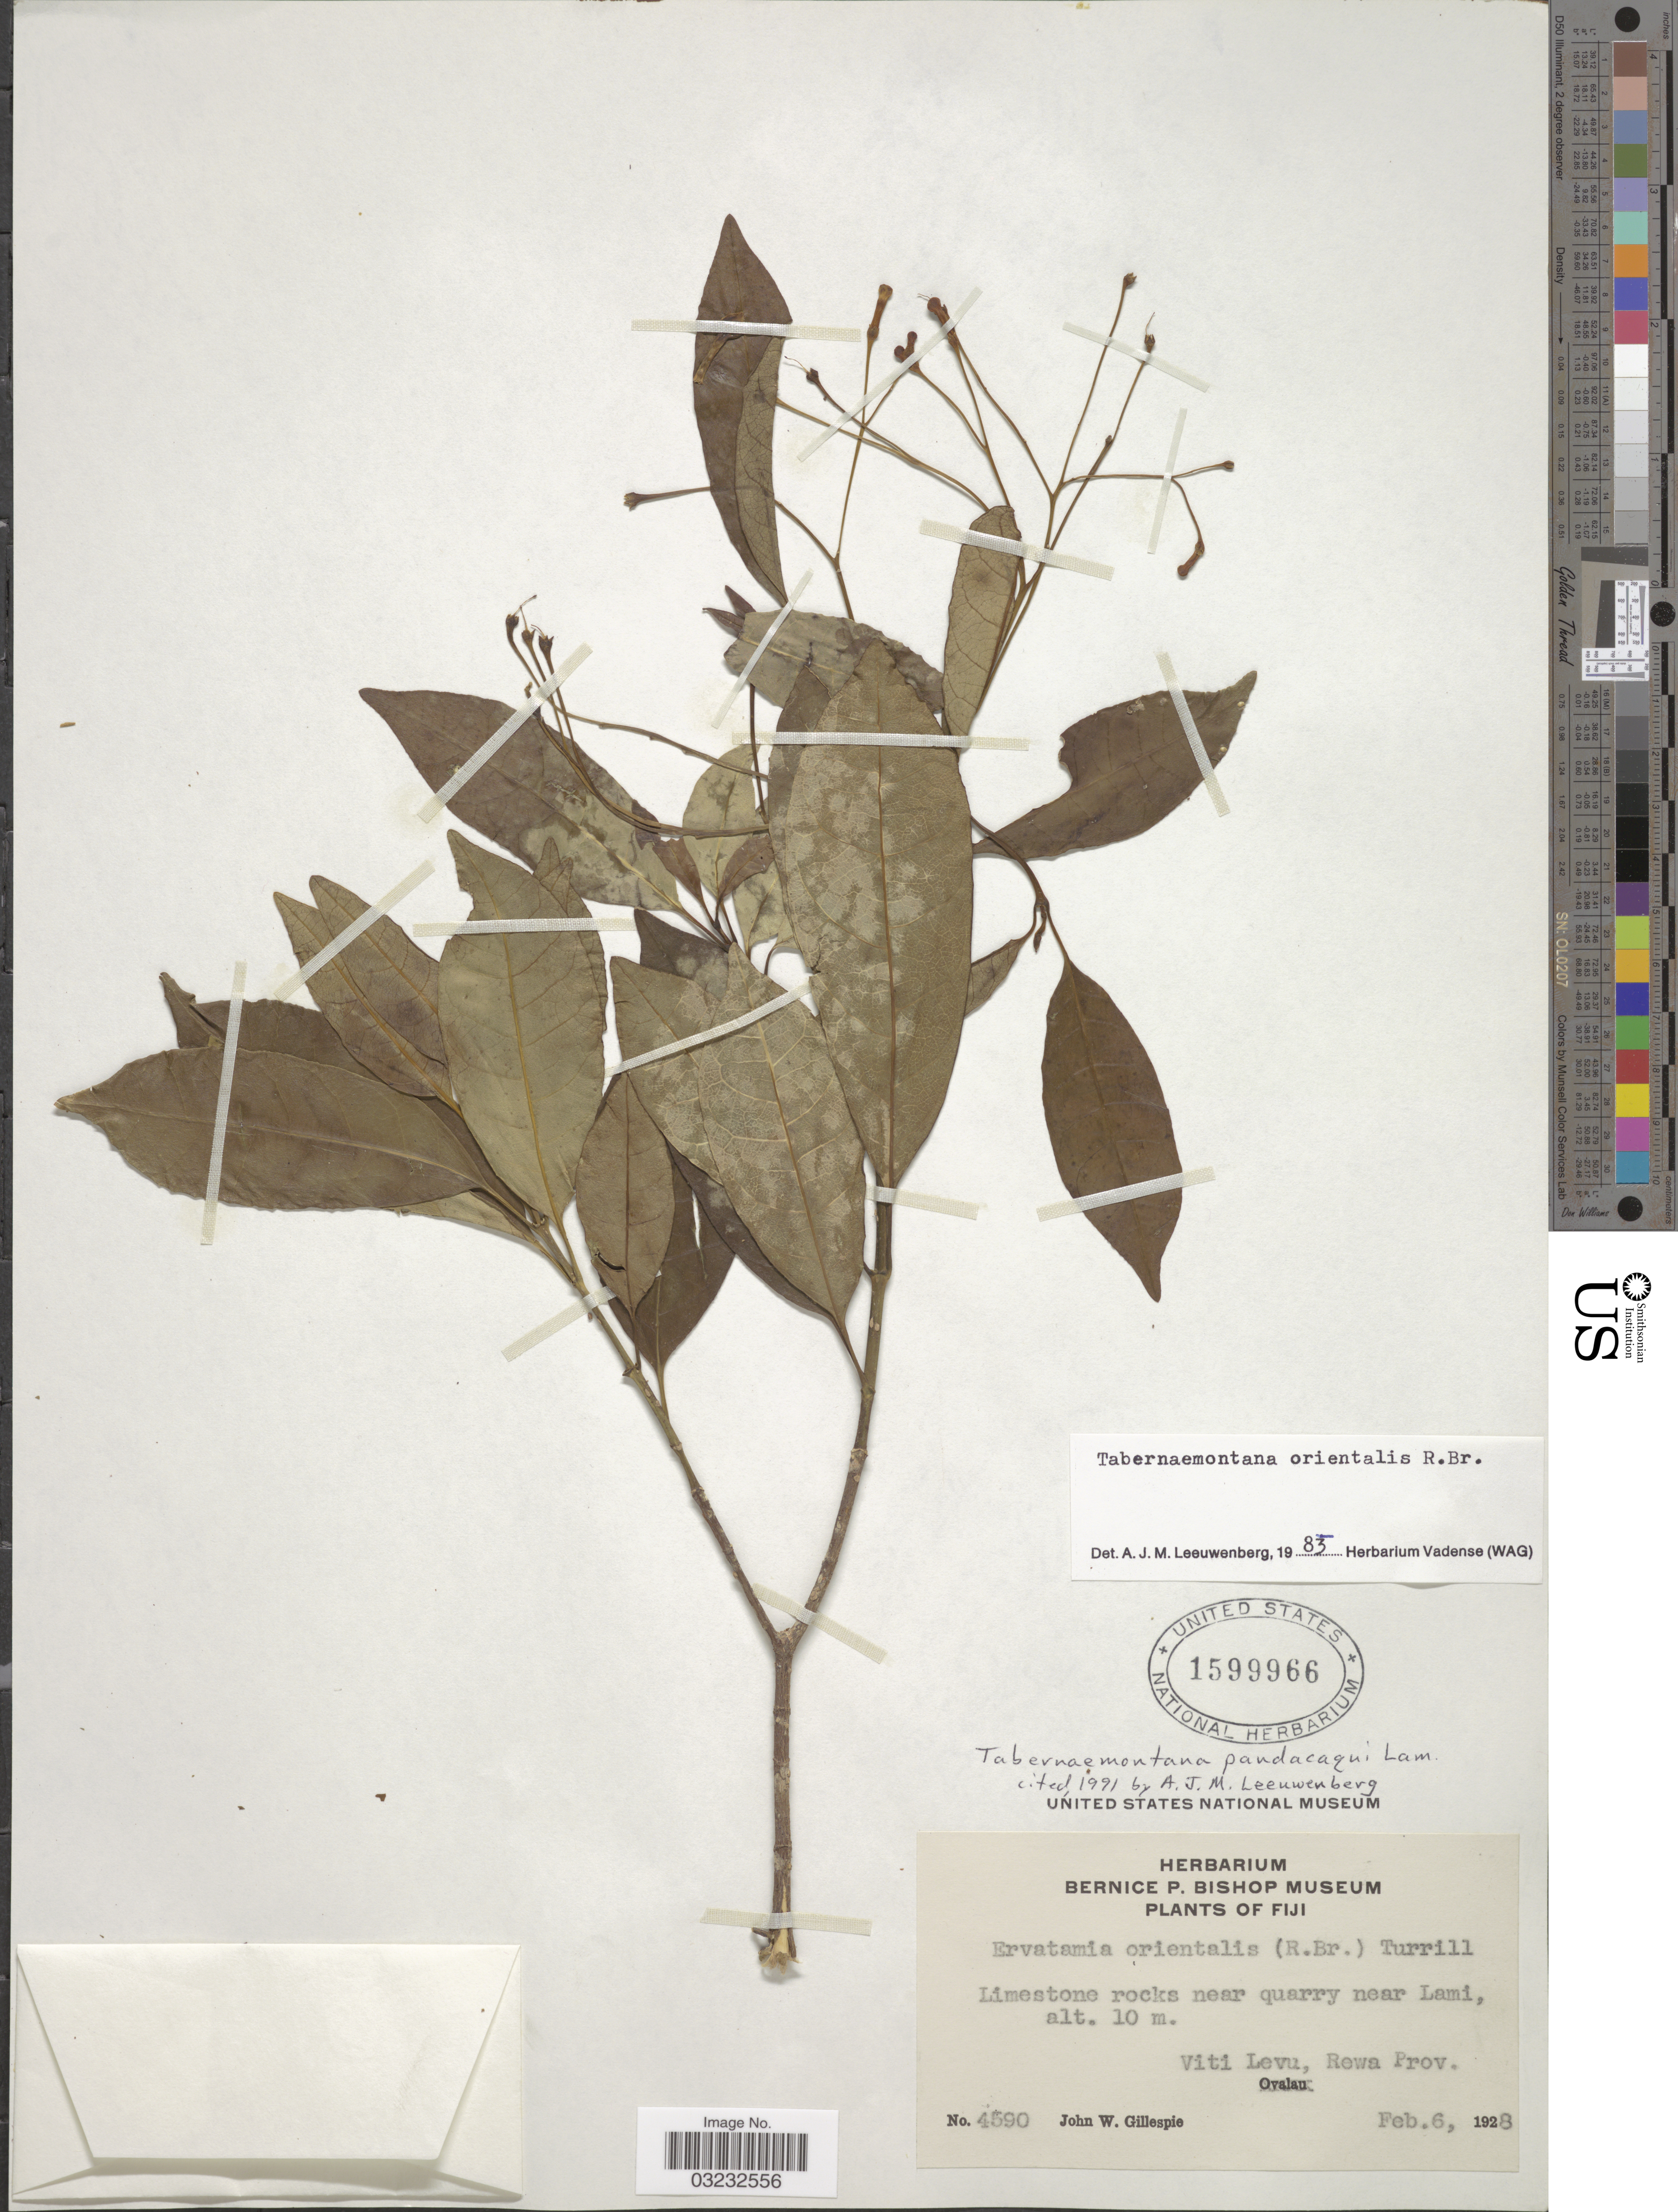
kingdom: Plantae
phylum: Tracheophyta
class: Magnoliopsida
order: Gentianales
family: Apocynaceae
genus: Tabernaemontana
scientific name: Tabernaemontana pandacaqui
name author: Poir.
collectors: J. W. Gillespie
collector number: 4590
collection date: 1928-02-06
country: Fiji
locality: Limestone rocks near quarry near Lami, Viti Levu, Rewa Prov.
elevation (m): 10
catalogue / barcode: US 1599966